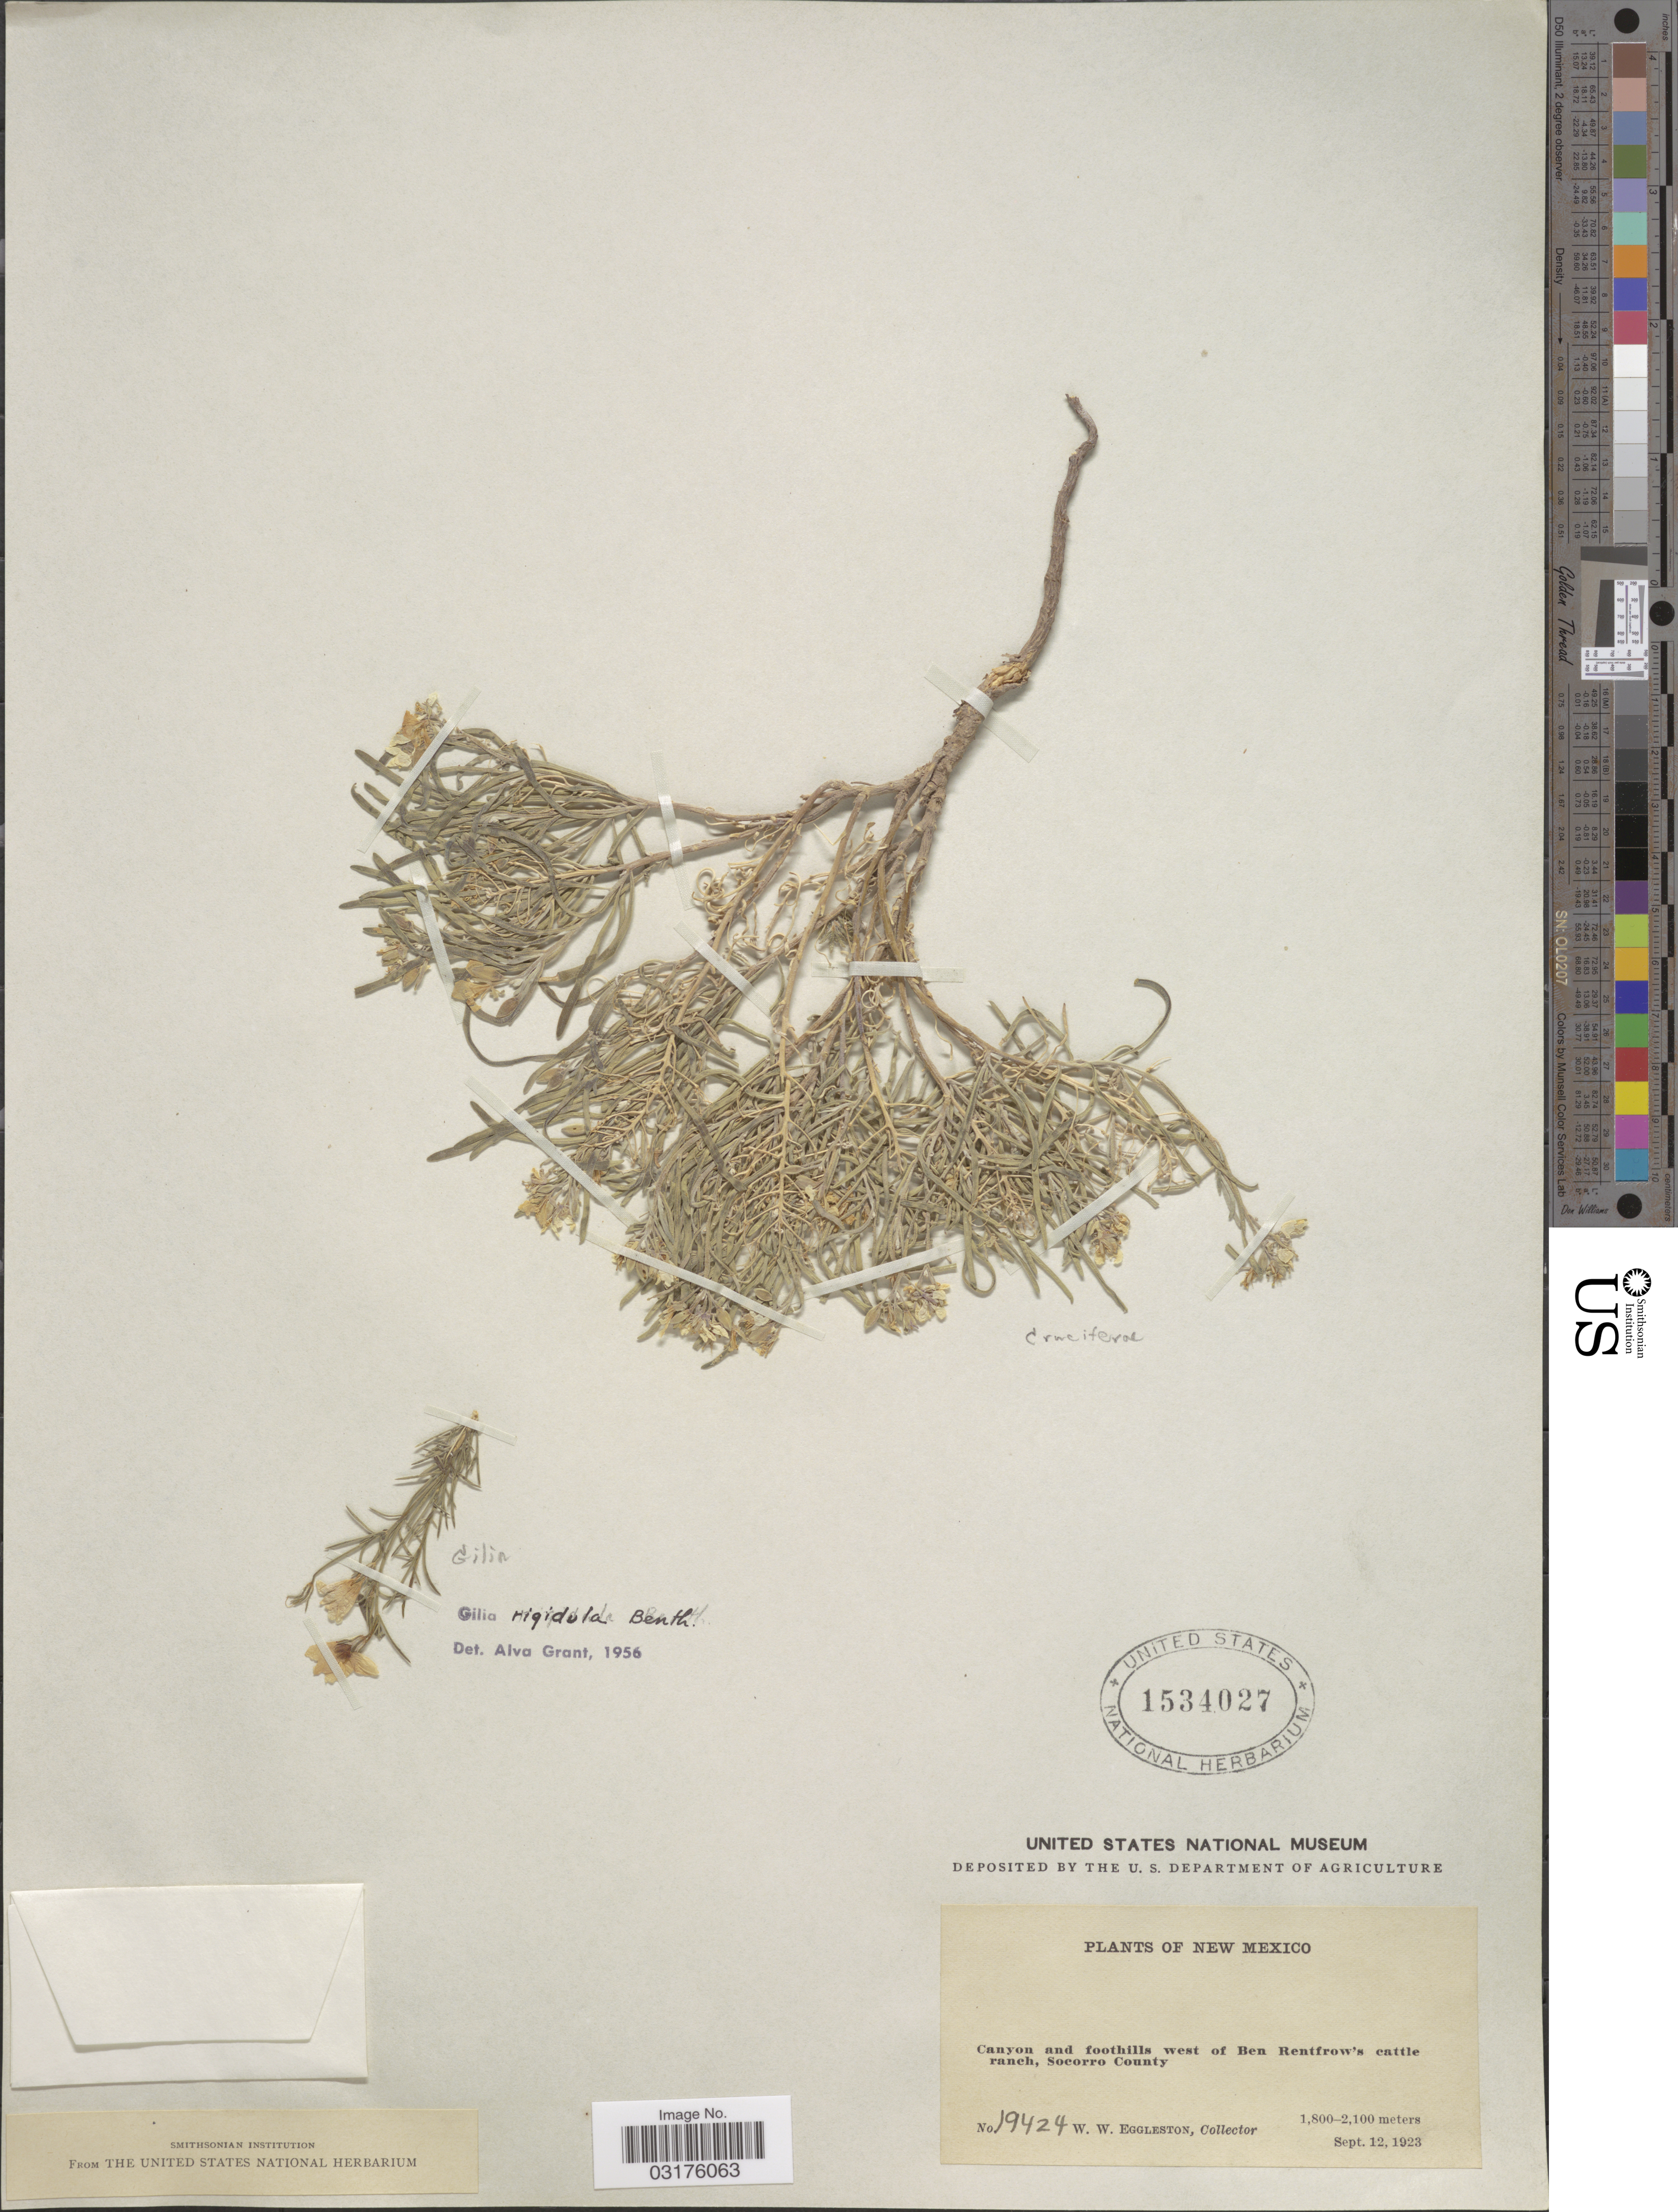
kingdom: Plantae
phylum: Tracheophyta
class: Magnoliopsida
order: Ericales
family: Polemoniaceae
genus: Giliastrum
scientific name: Giliastrum acerosum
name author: (A. Gray) Rydb.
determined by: Strong, Mark T., (BOT), Smithsonian Institution - National Museum of Natural History (UNITED STATES)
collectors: W. W. Eggleston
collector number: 19424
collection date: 1923-09-12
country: United States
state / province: New Mexico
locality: Canyon and foothills west of Ben Rentfrow's cattle ranch, Socorro County.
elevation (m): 1800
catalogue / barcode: US 1534027